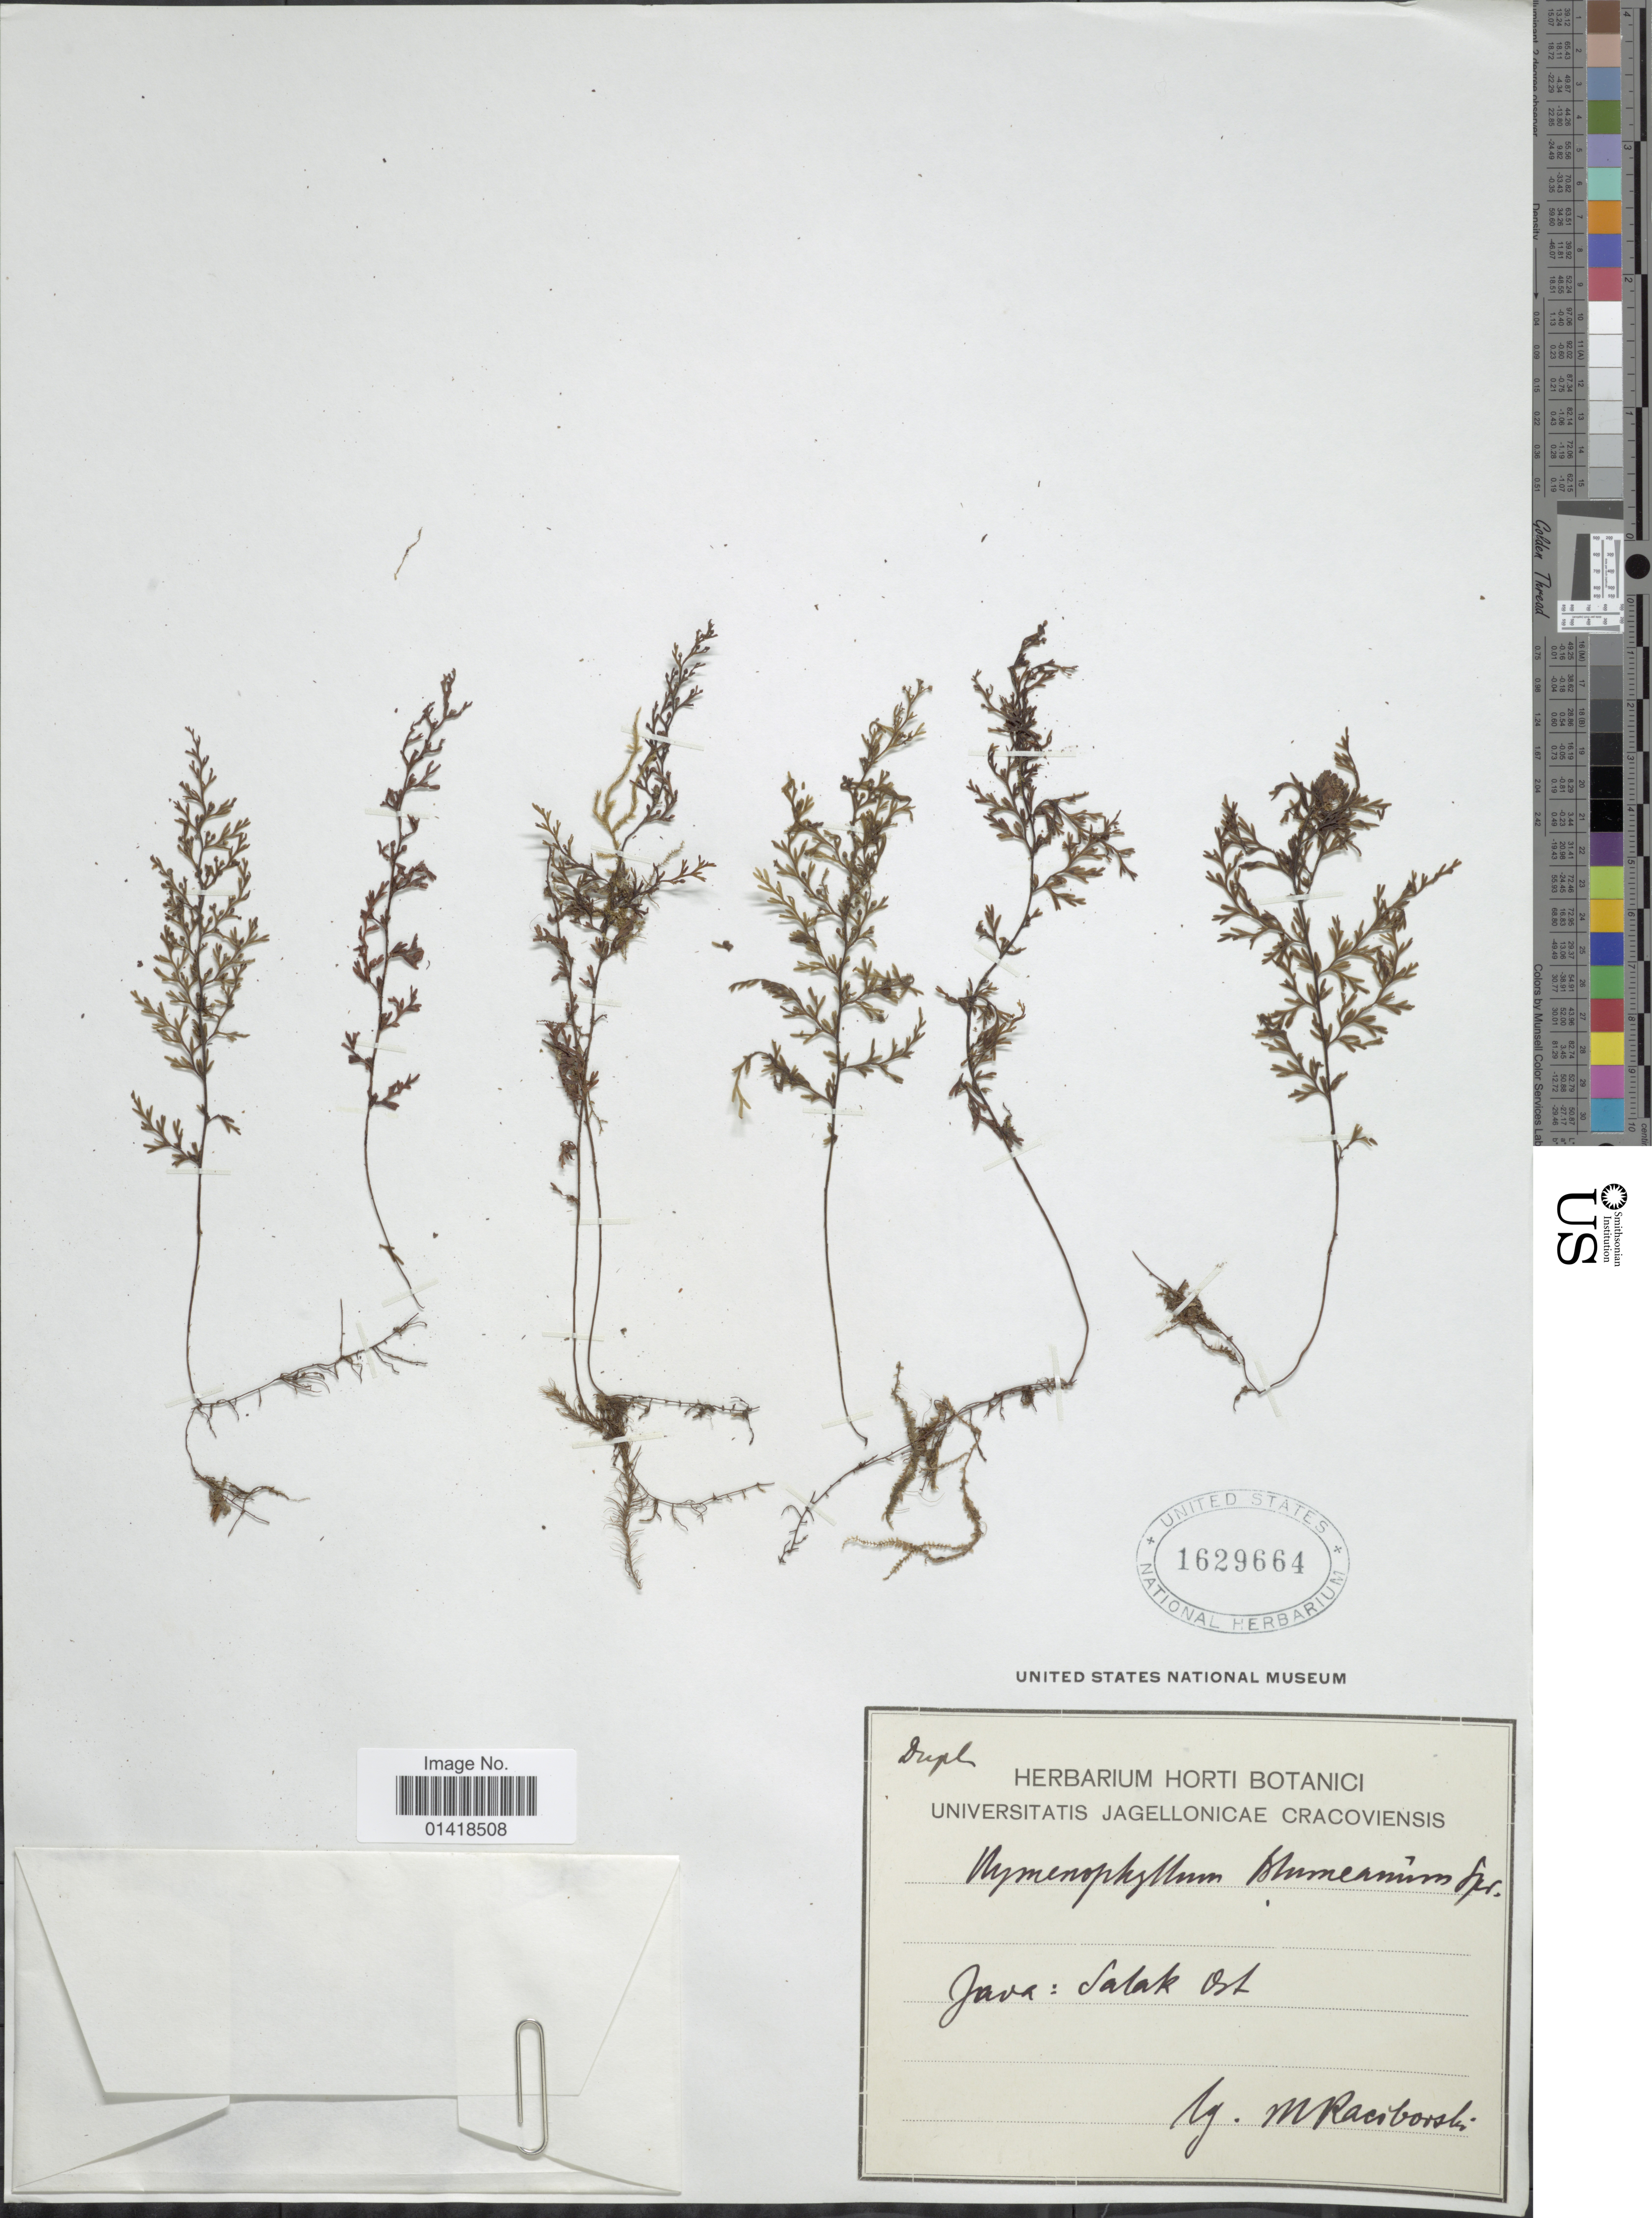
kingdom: Plantae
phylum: Tracheophyta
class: Polypodiopsida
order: Hymenophyllales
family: Hymenophyllaceae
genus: Hymenophyllum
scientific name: Hymenophyllum polyanthos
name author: (Sw.) Sw.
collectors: M. Raciborski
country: Indonesia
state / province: Java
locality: Salak Ost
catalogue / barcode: US 1629664